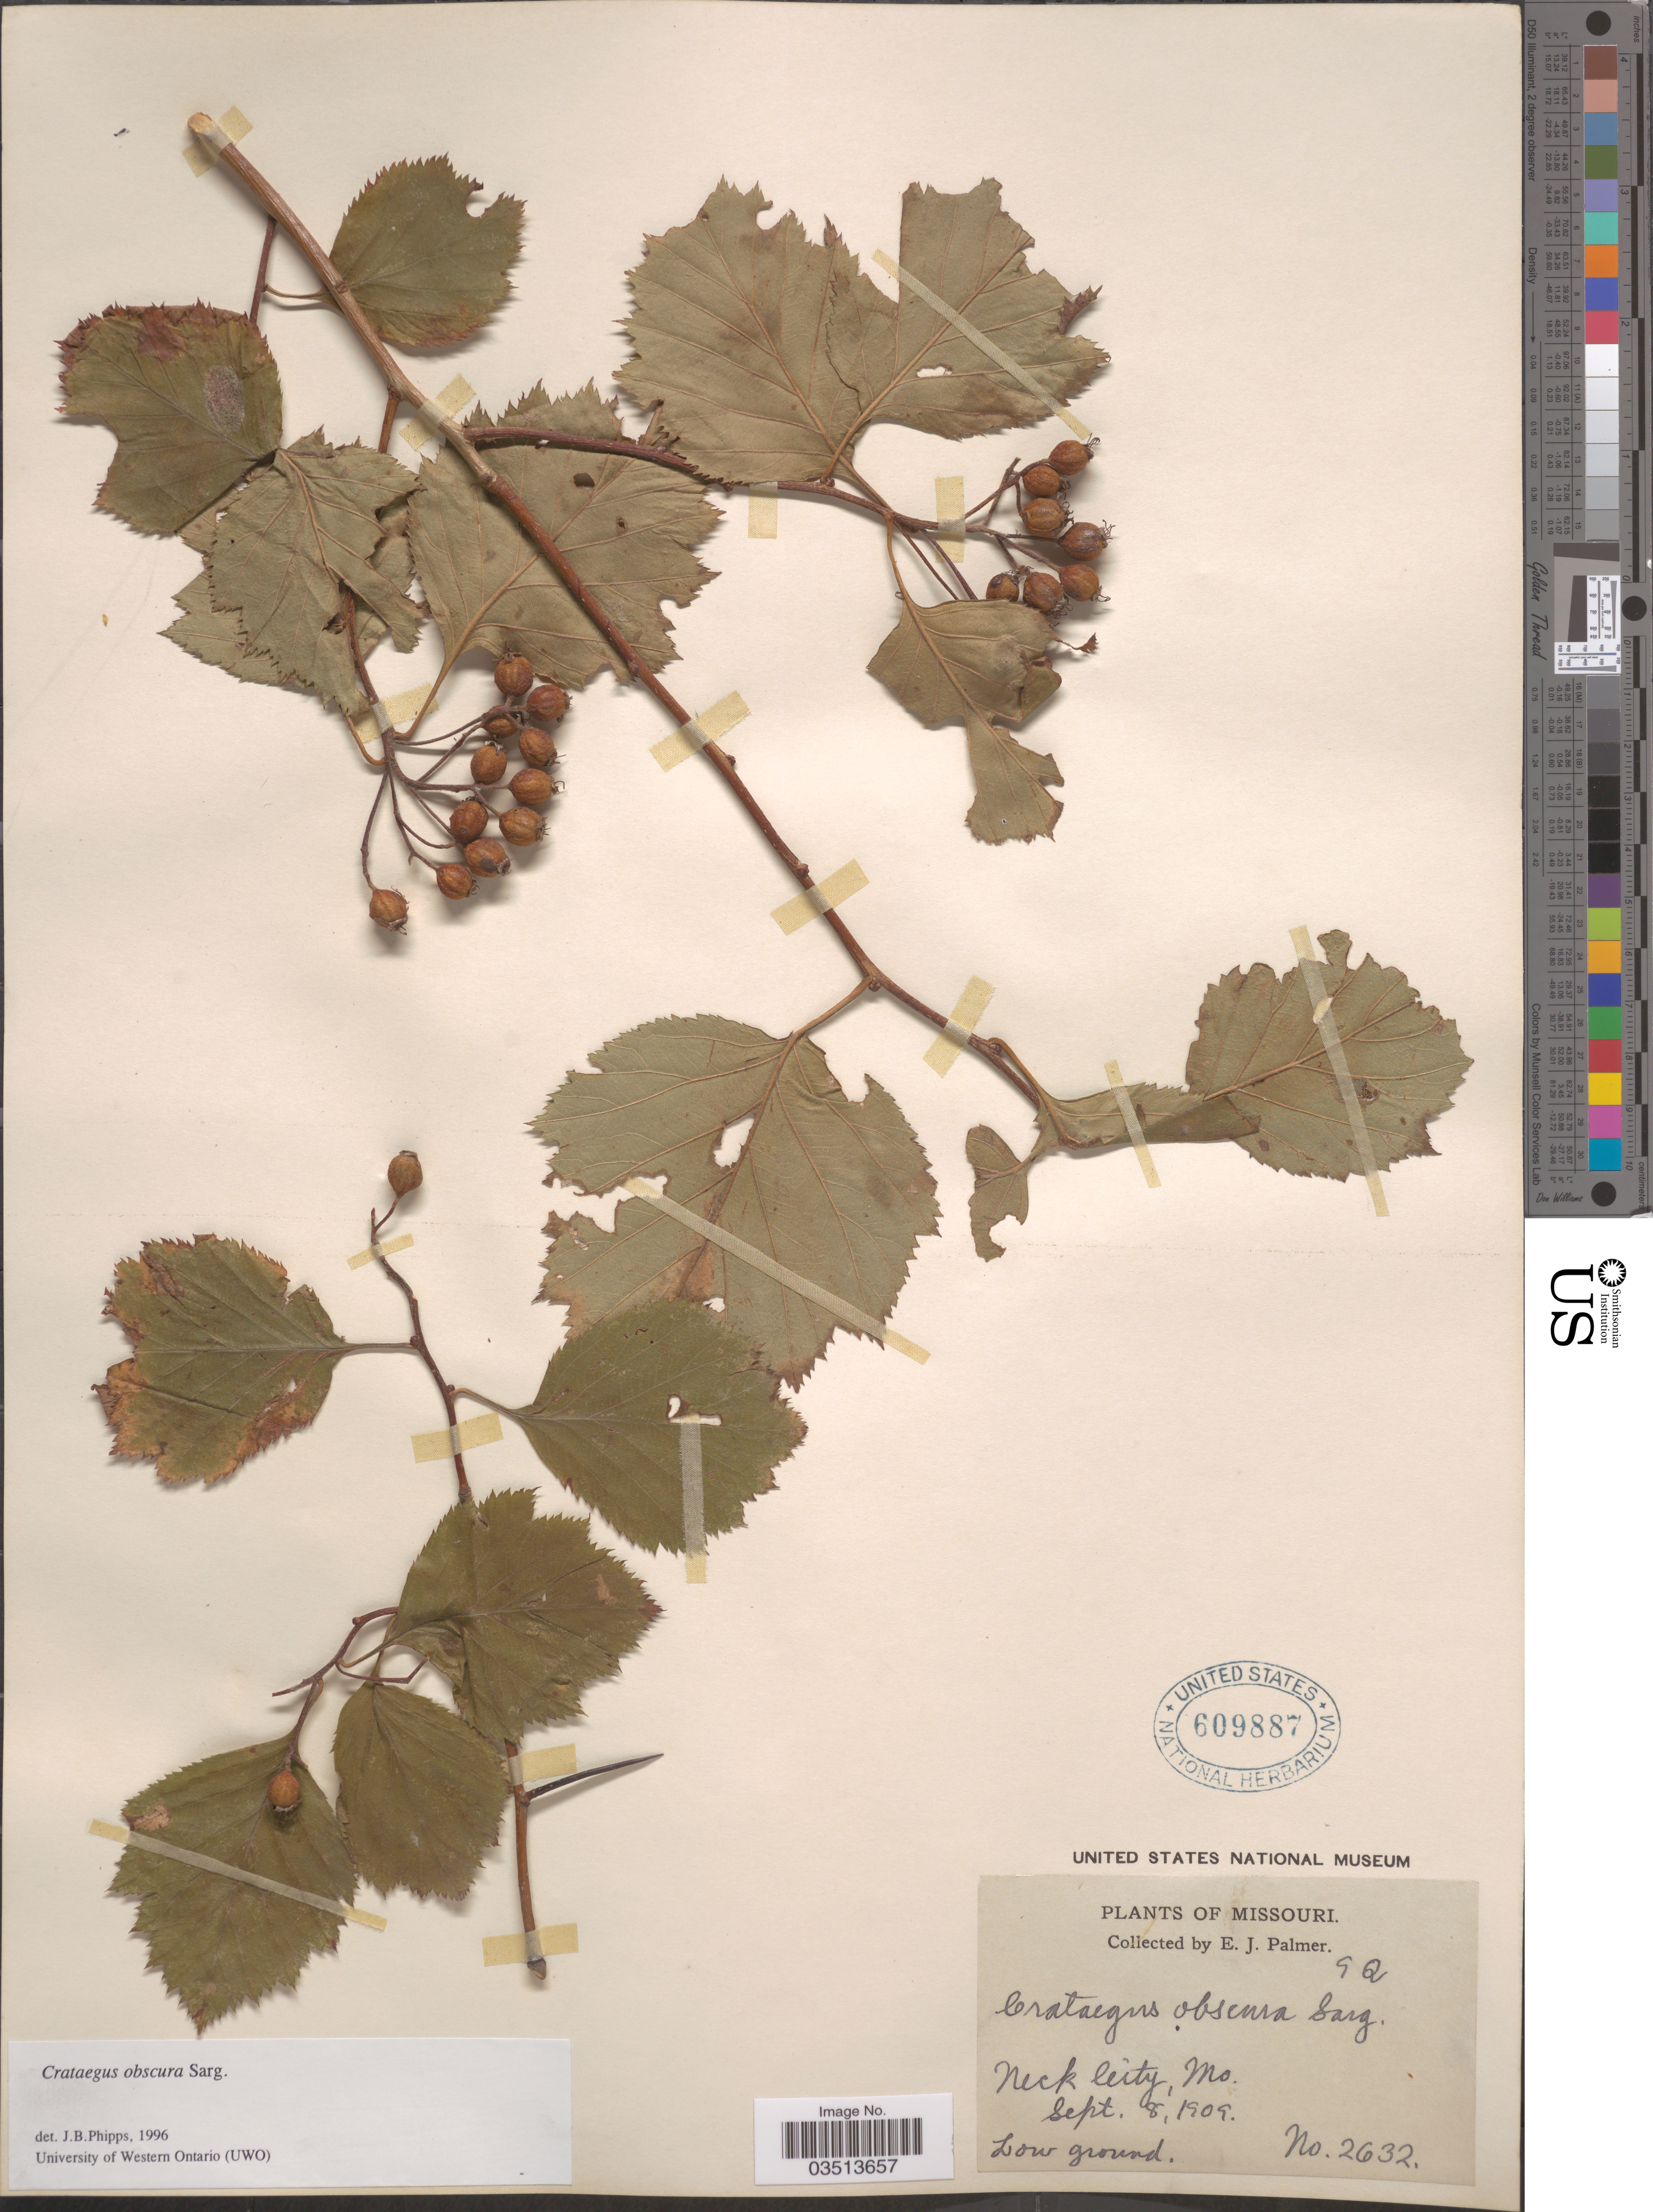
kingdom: Plantae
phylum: Tracheophyta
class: Magnoliopsida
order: Rosales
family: Rosaceae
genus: Crataegus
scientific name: Crataegus calpodendron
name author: (Ehrh.) Medik.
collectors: E. J. Palmer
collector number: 2632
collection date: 1909-09-08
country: United States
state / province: Missouri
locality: Neck City.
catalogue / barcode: US 609887